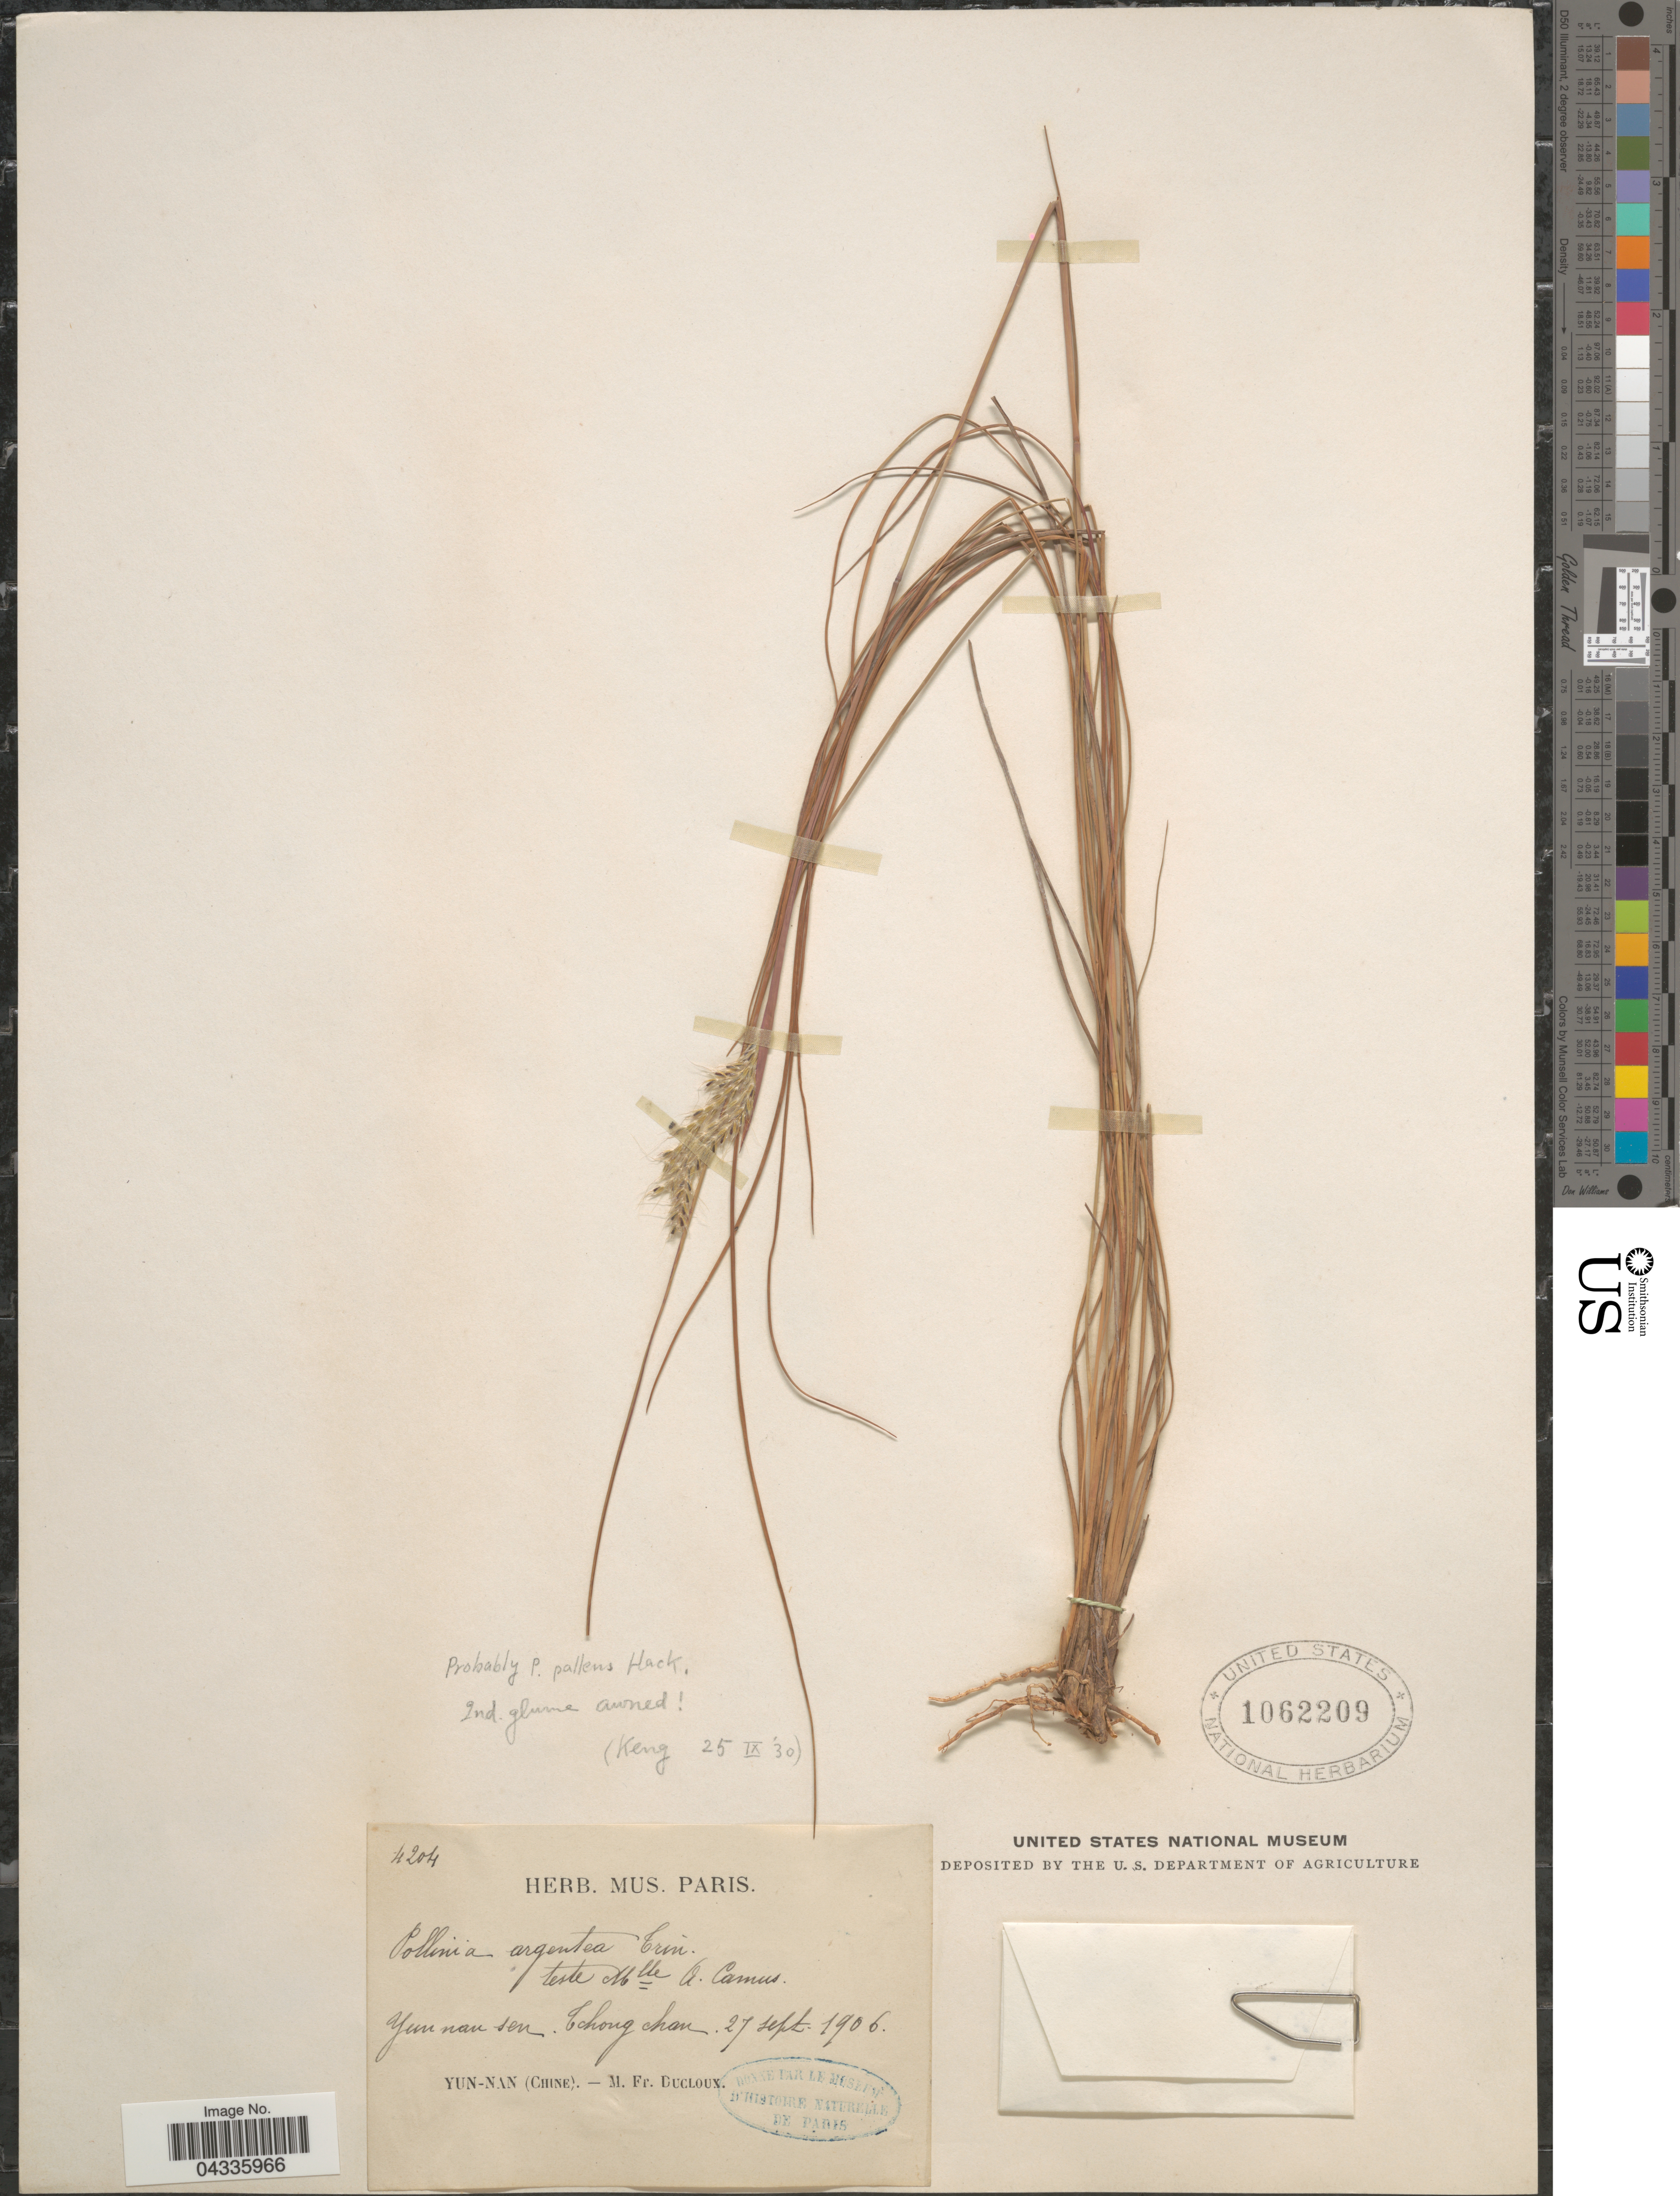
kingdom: Plantae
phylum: Tracheophyta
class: Liliopsida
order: Poales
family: Poaceae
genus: Eulalia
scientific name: Eulalia pallens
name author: (Hack.) Kuntze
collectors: M. Ducloux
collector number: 4204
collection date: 1906-09-27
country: China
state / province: Yunnan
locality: Yun nan sen. Tchong chan.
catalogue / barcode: US 1062209